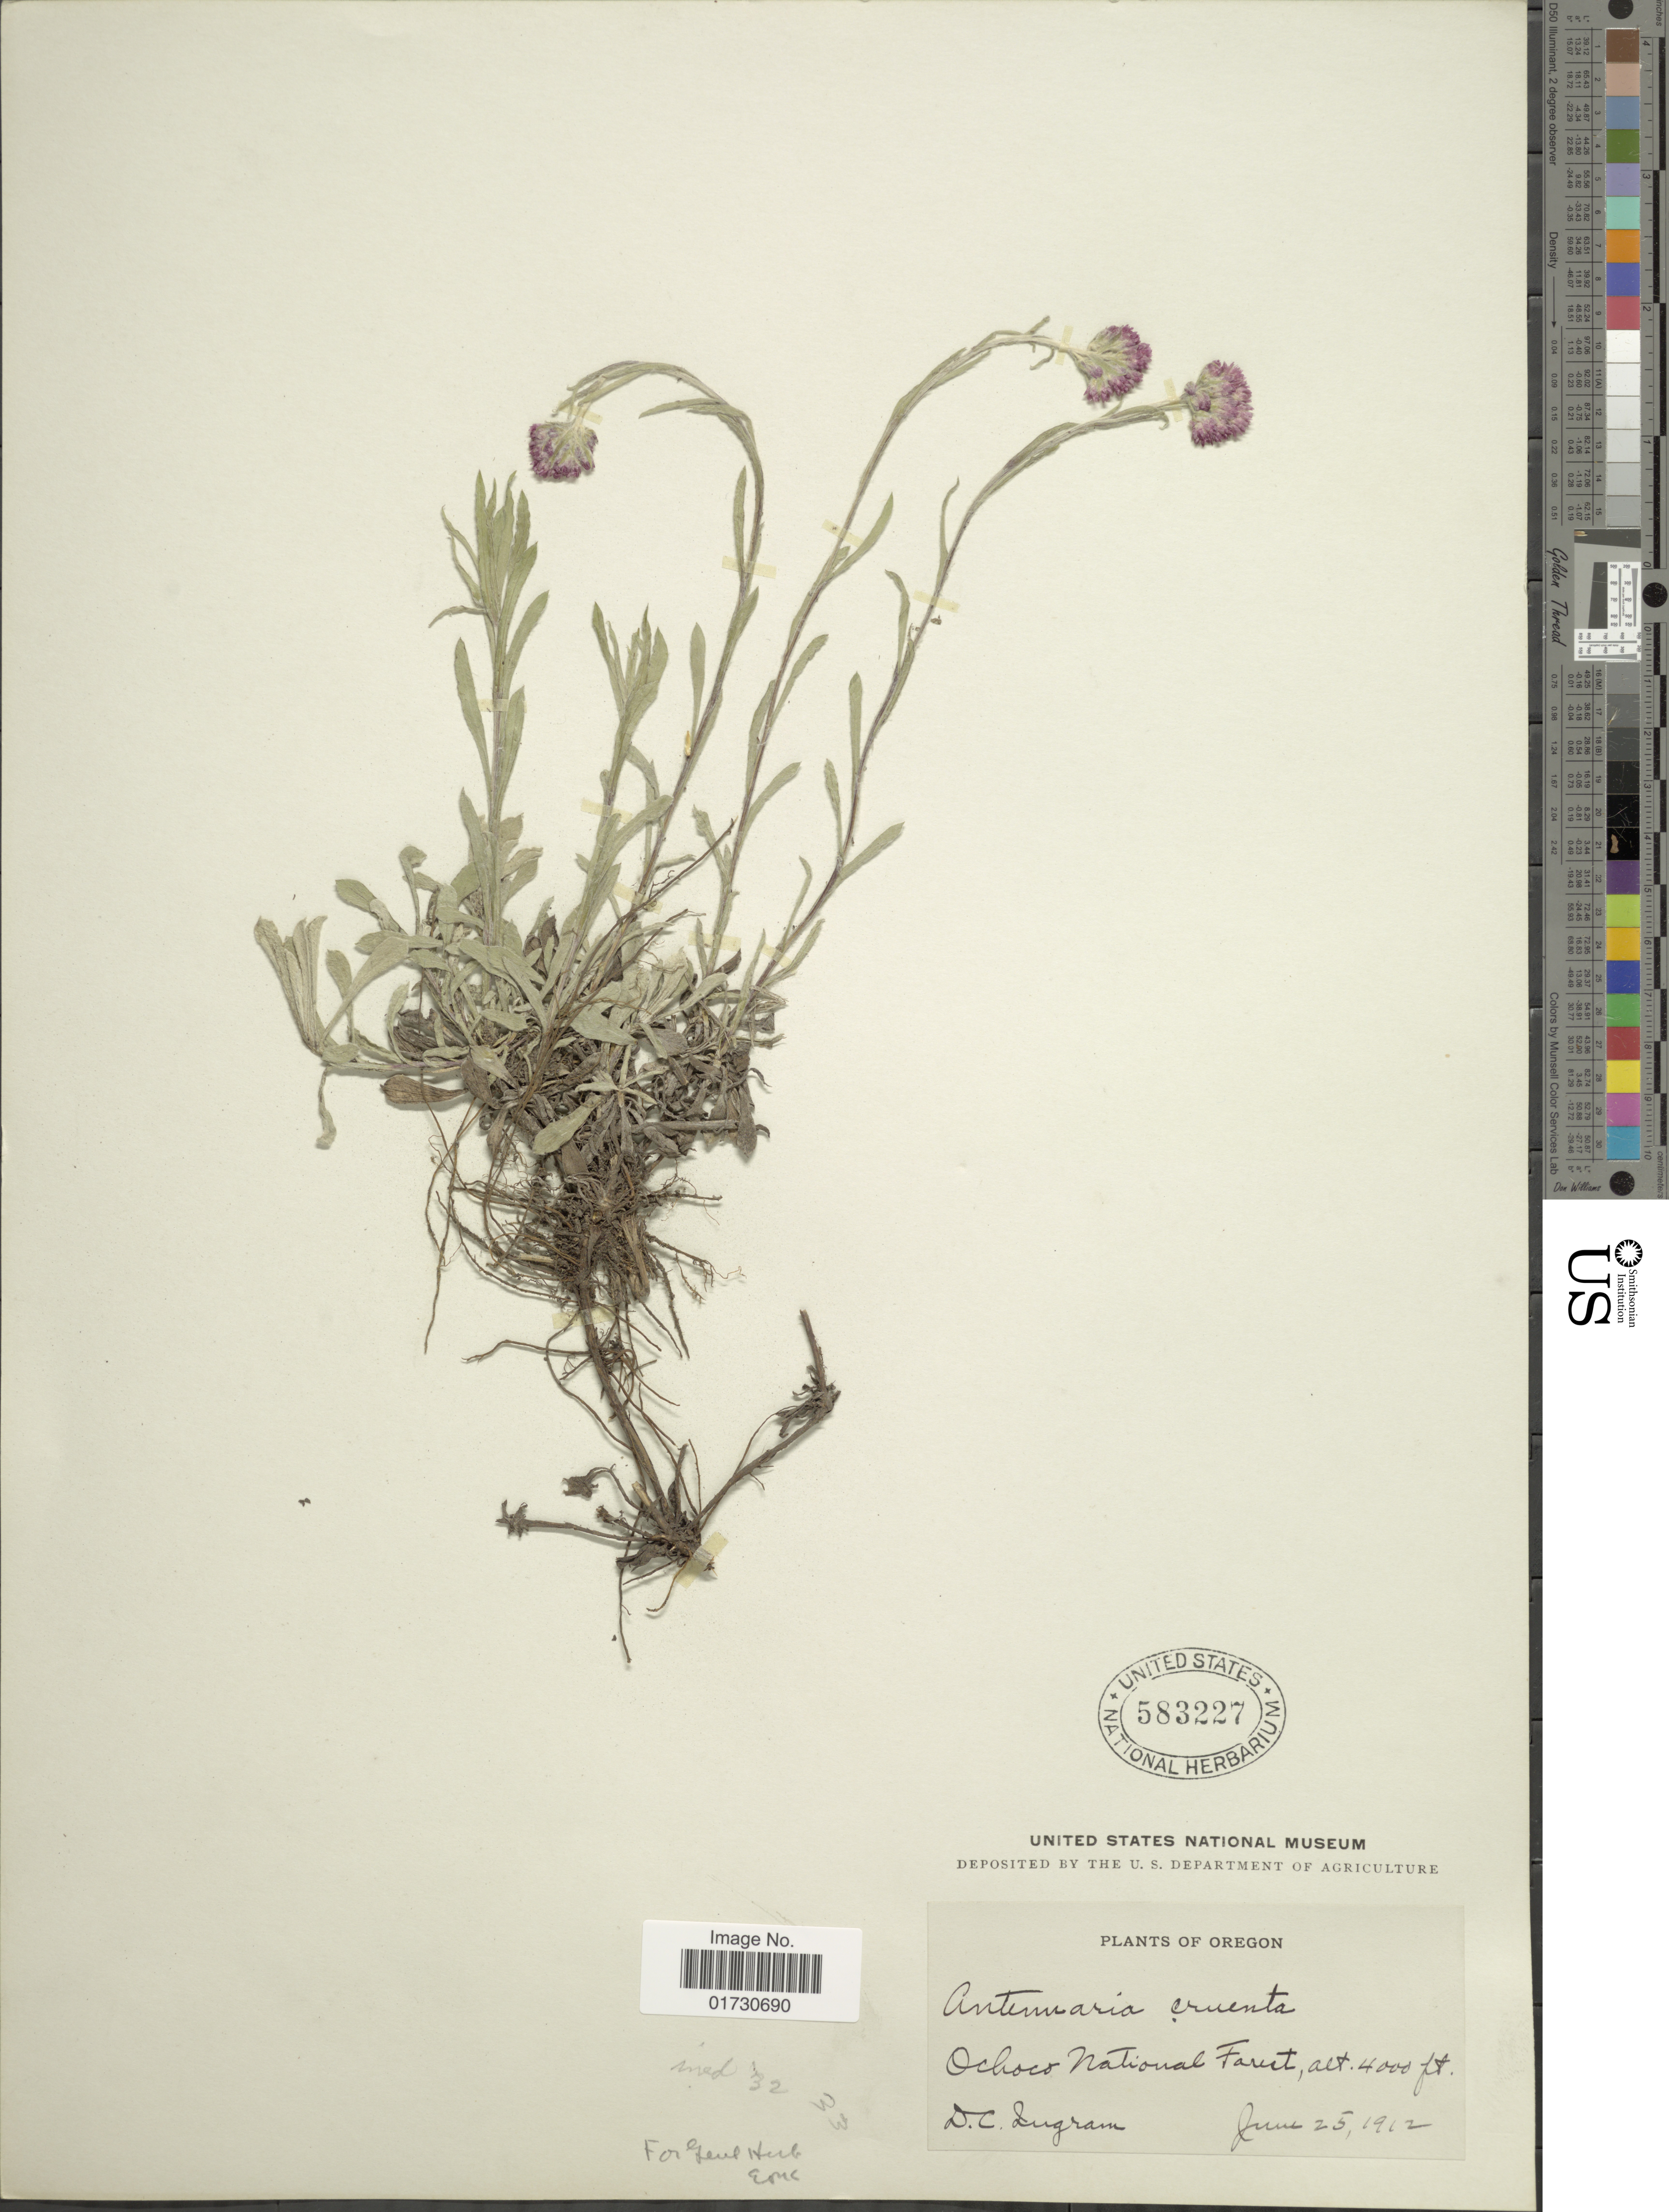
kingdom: Plantae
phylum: Tracheophyta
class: Magnoliopsida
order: Asterales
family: Asteraceae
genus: Antennaria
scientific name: Antennaria cruenta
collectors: D. C. Ingram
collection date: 1912-06-25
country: United States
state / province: Oregon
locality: Ochoco National Forest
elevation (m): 1219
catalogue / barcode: US 583227